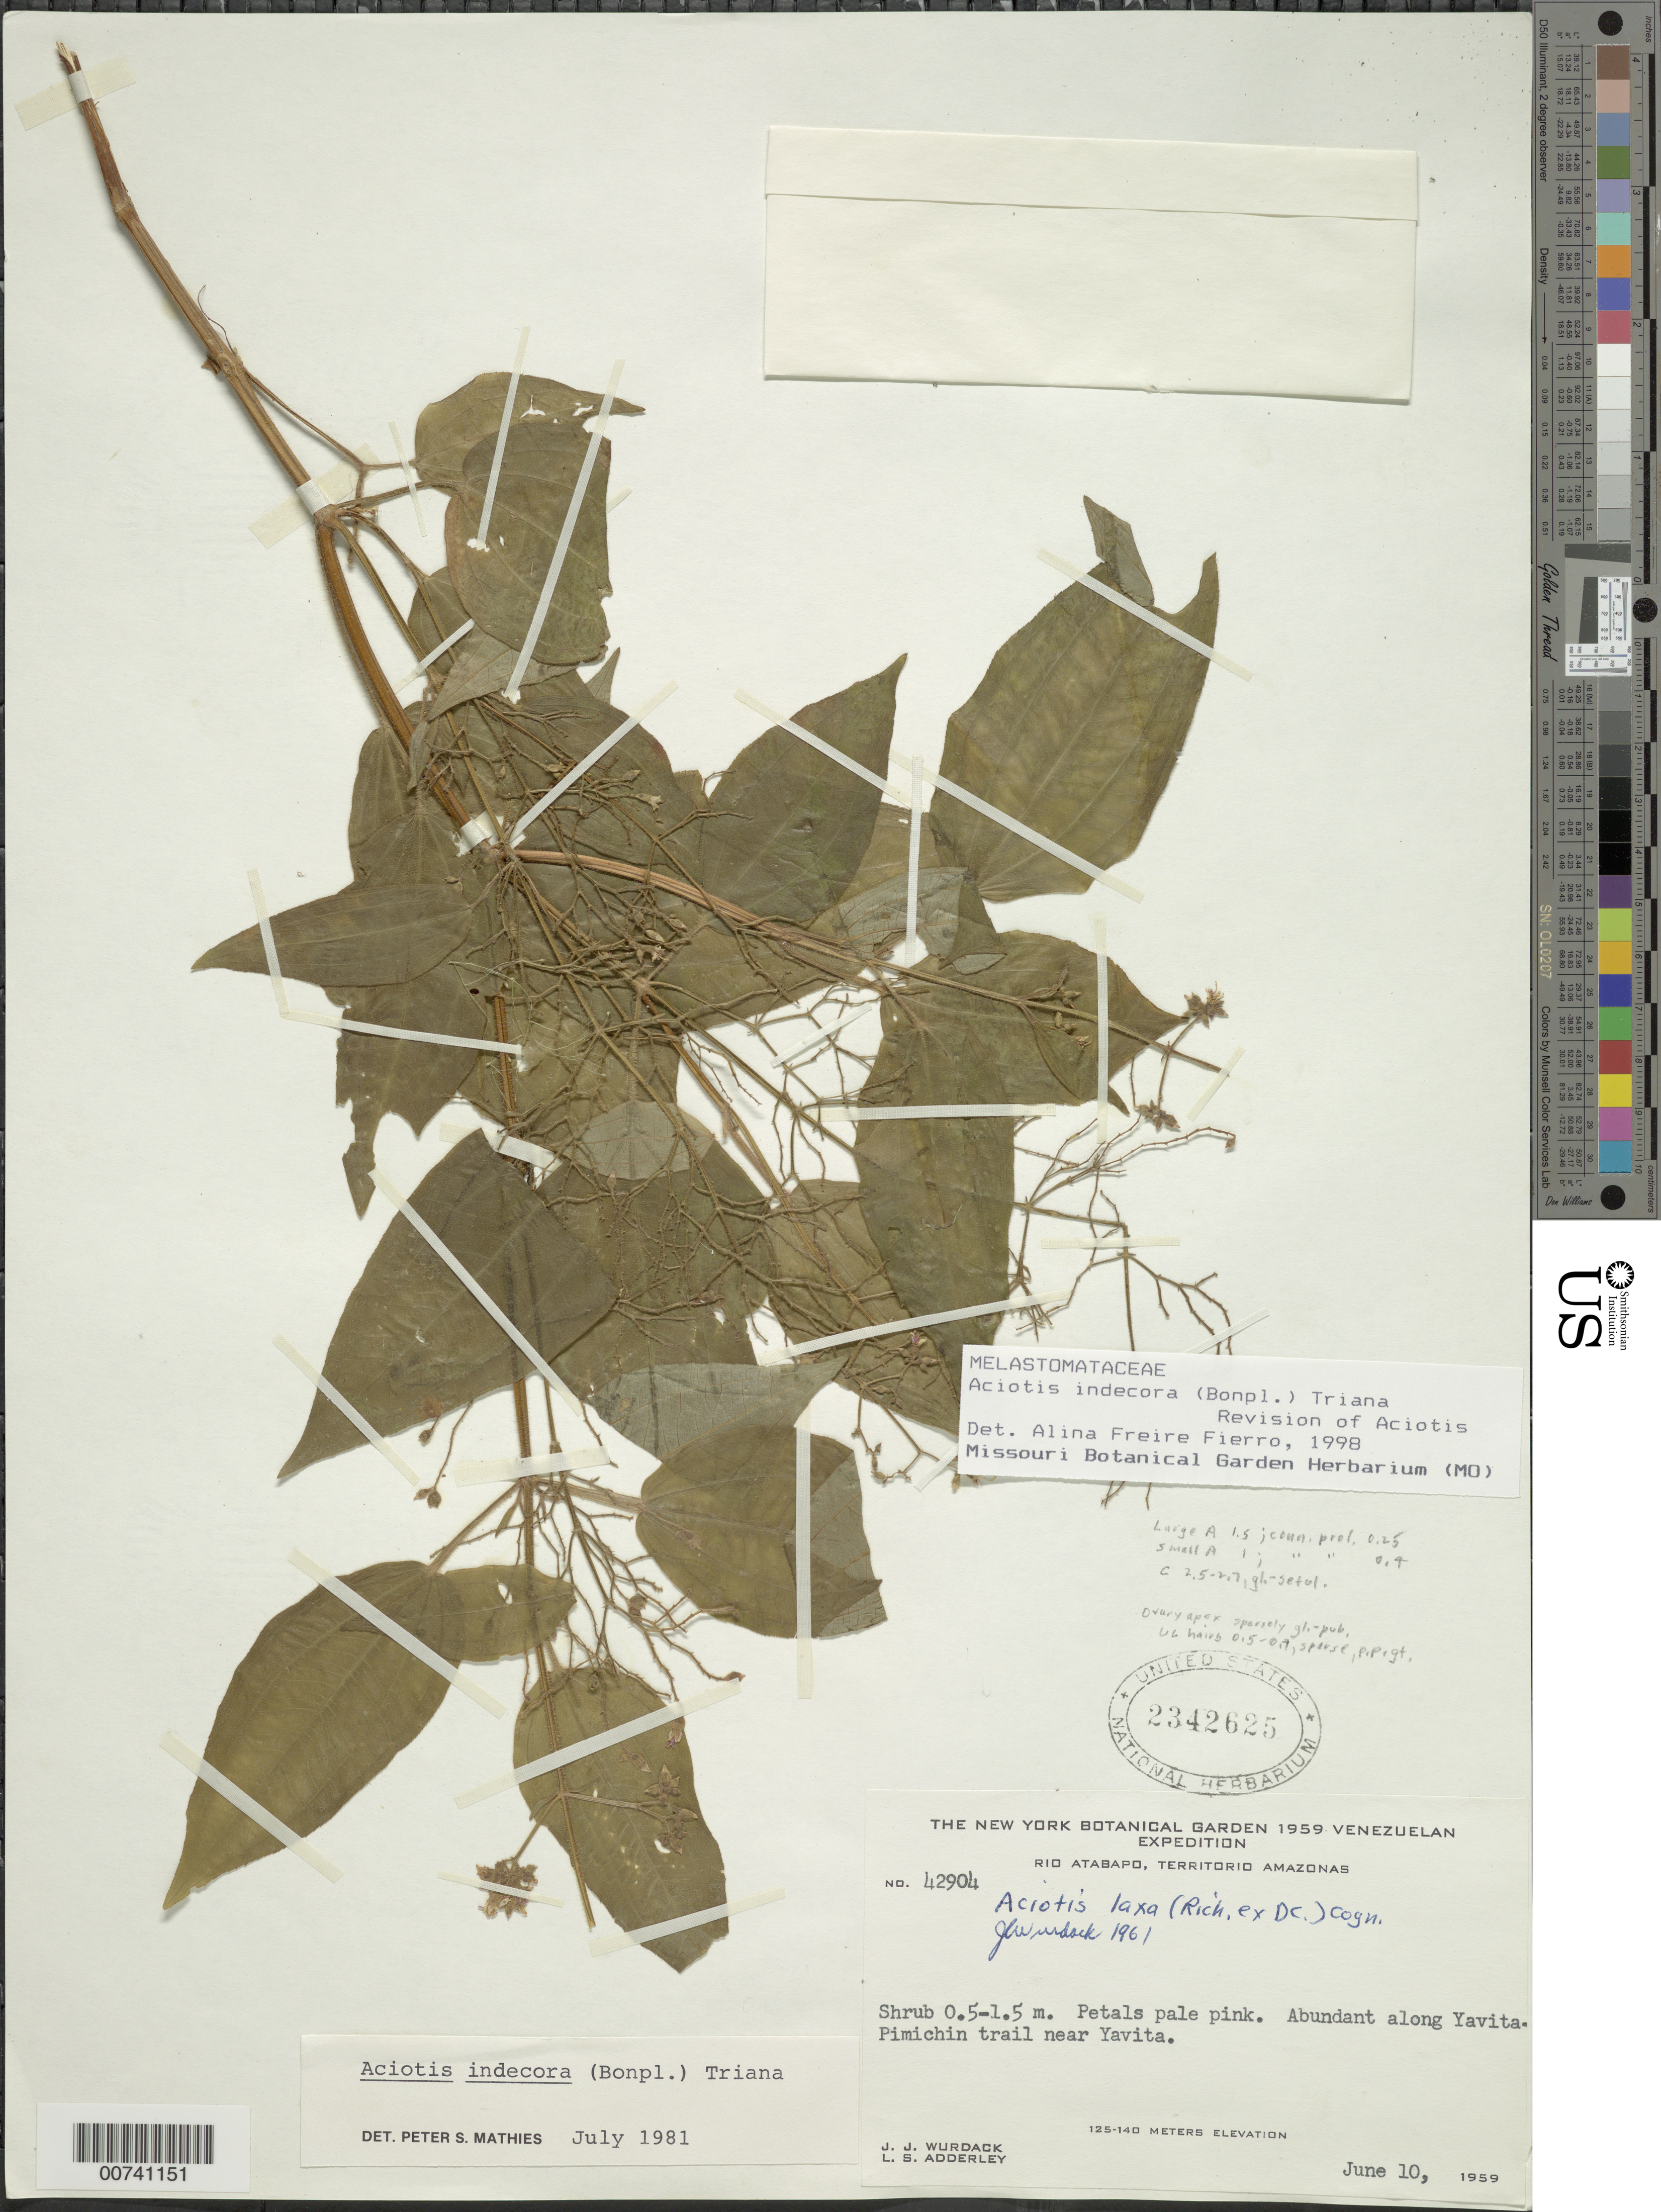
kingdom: Plantae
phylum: Tracheophyta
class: Magnoliopsida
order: Myrtales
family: Melastomataceae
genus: Aciotis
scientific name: Aciotis indecora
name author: (Bonpl.) Triana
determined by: Freire-Fierro, A.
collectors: J. J. Wurdack & L. S. Adderley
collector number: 42904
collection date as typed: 10-Jun-59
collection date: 1959-06-10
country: Venezuela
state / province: Amazonas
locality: Río Atabapo, Yavita-Pimichin trail near Yavita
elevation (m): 125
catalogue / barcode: US 2342625